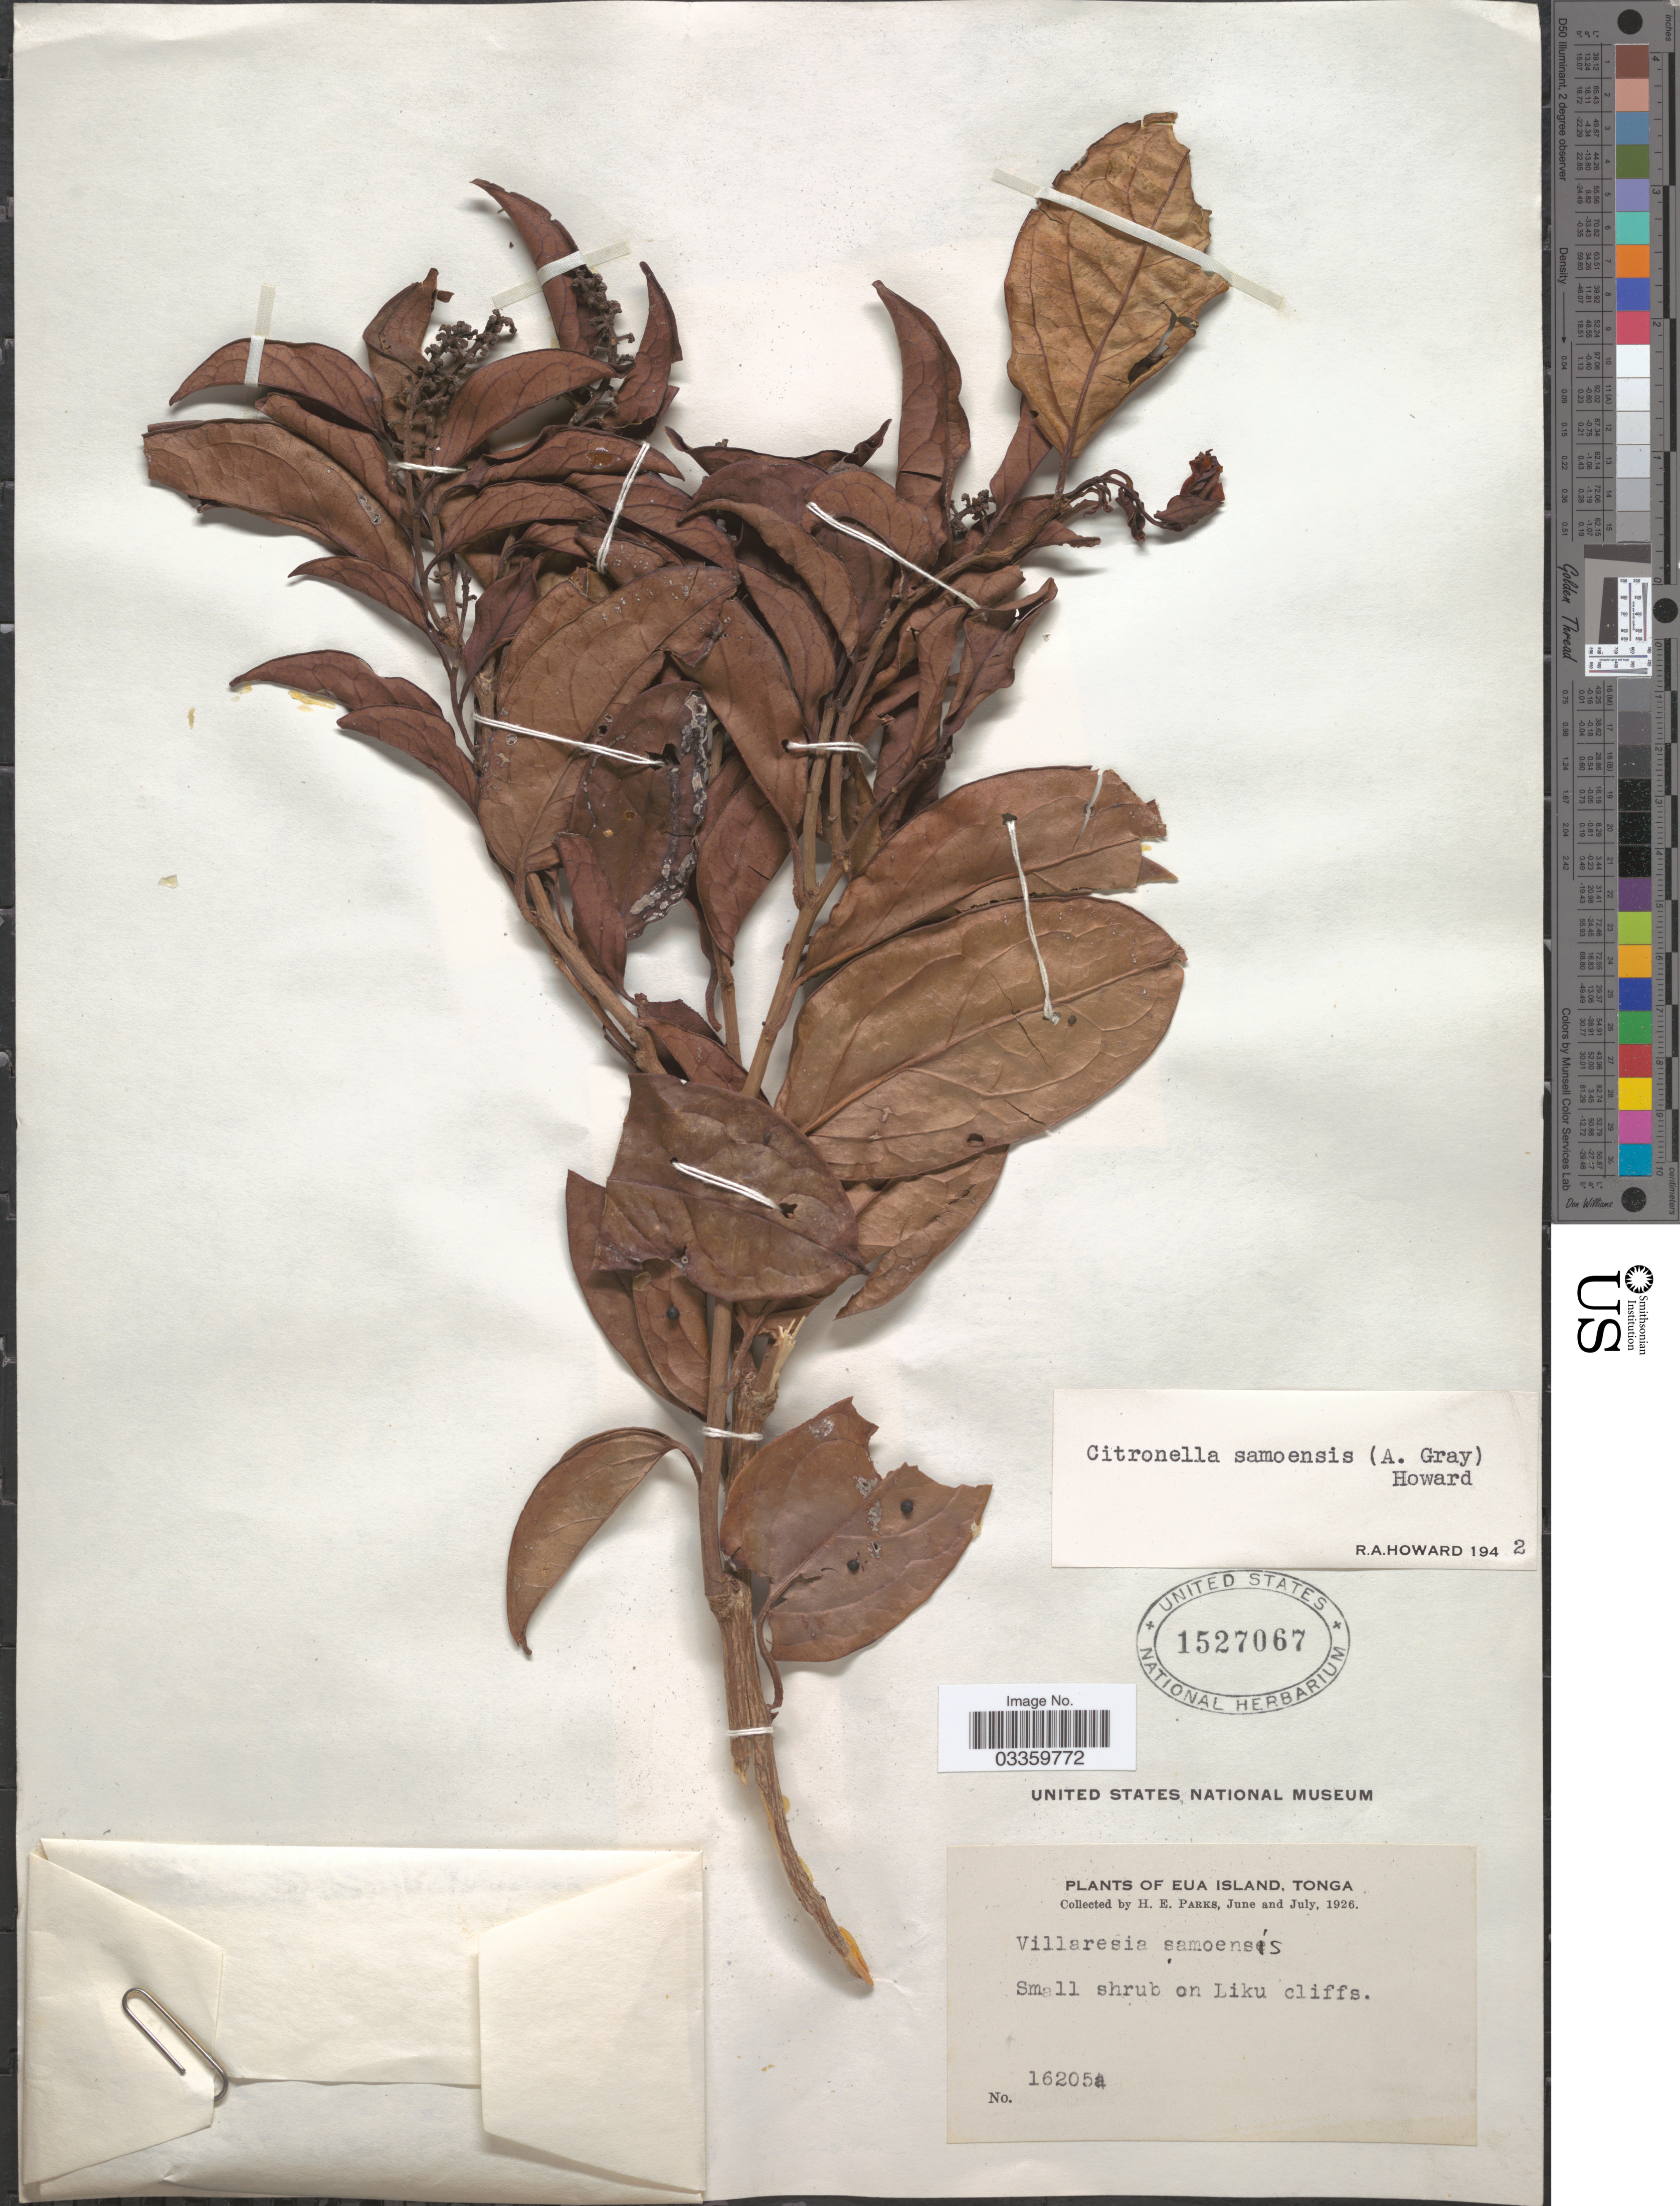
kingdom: Plantae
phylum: Tracheophyta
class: Magnoliopsida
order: Cardiopteridales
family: Cardiopteridaceae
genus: Citronella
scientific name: Citronella samoensis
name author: (A. Gray) R.A. Howard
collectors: H. E. Parks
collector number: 16205a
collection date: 1926-06/1926-07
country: Tonga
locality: Eua Island. Small shrub on Liku cliffs.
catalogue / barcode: US 1527067